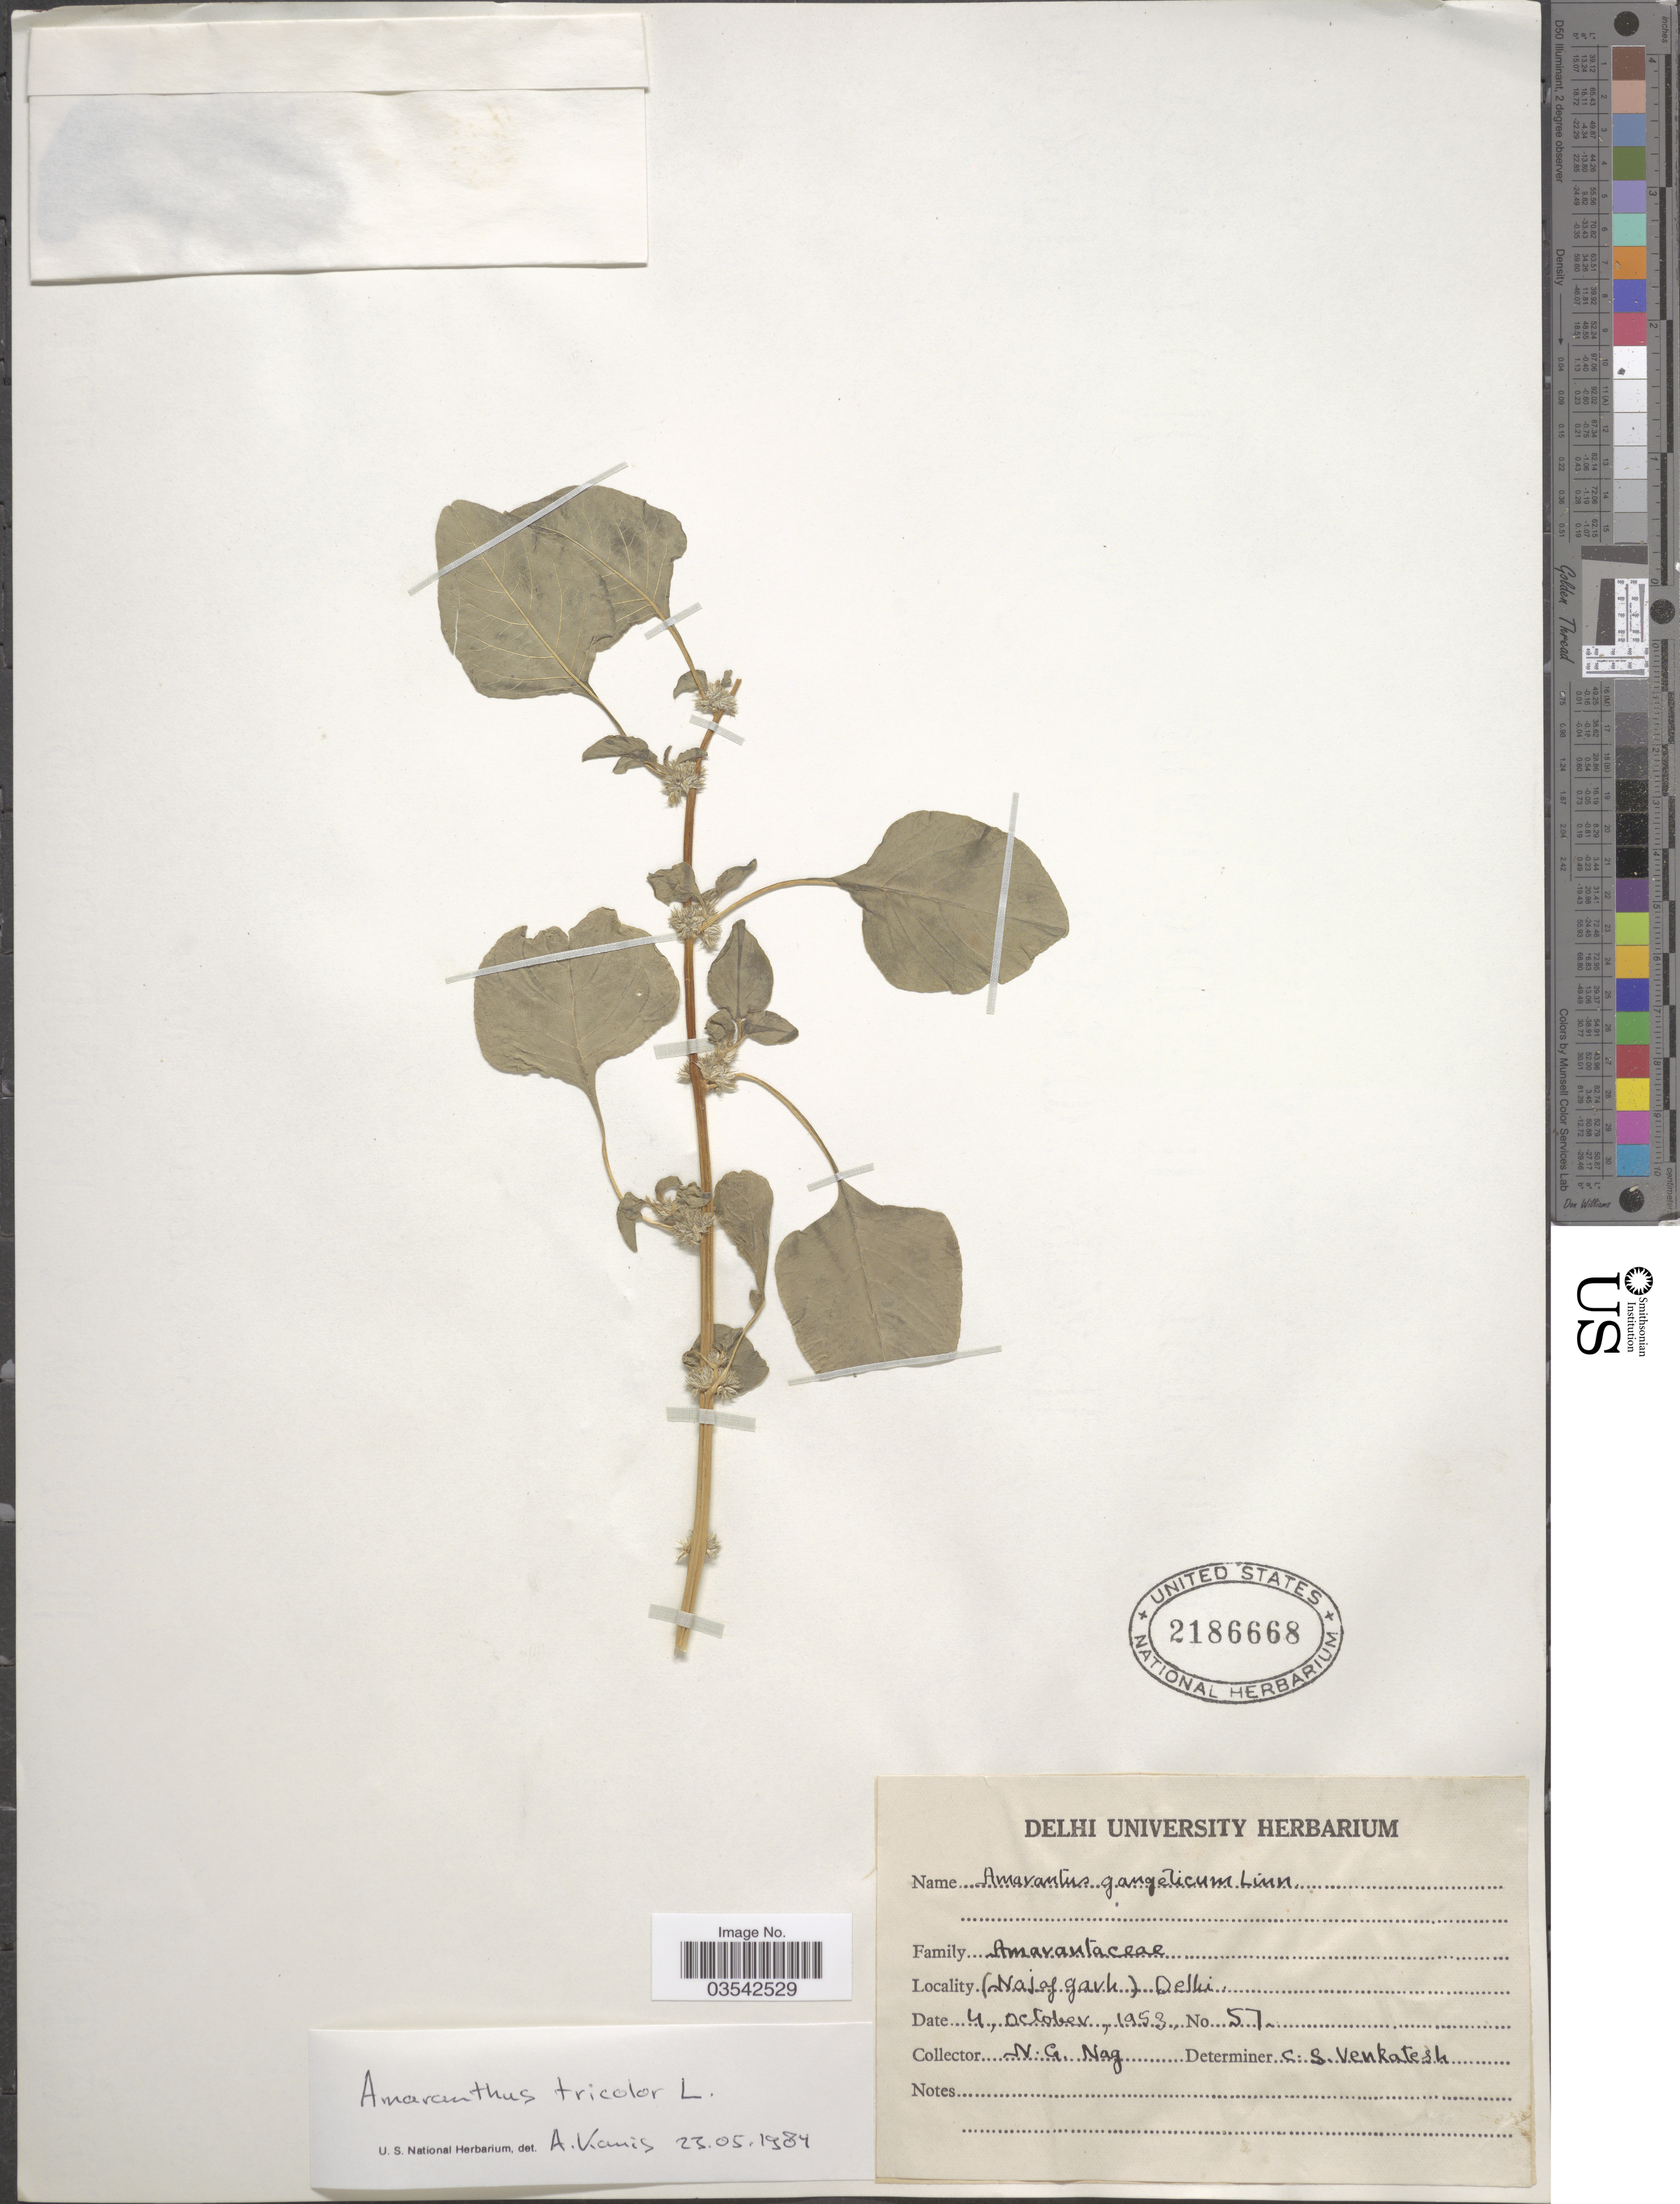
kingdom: Plantae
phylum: Tracheophyta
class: Magnoliopsida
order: Caryophyllales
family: Amaranthaceae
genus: Amaranthus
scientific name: Amaranthus tricolor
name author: L.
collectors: N. Nag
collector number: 57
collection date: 1953-10-04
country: India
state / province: Delhi, Capital Territory of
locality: (Najaf gavh) Delhi.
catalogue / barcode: US 2186668